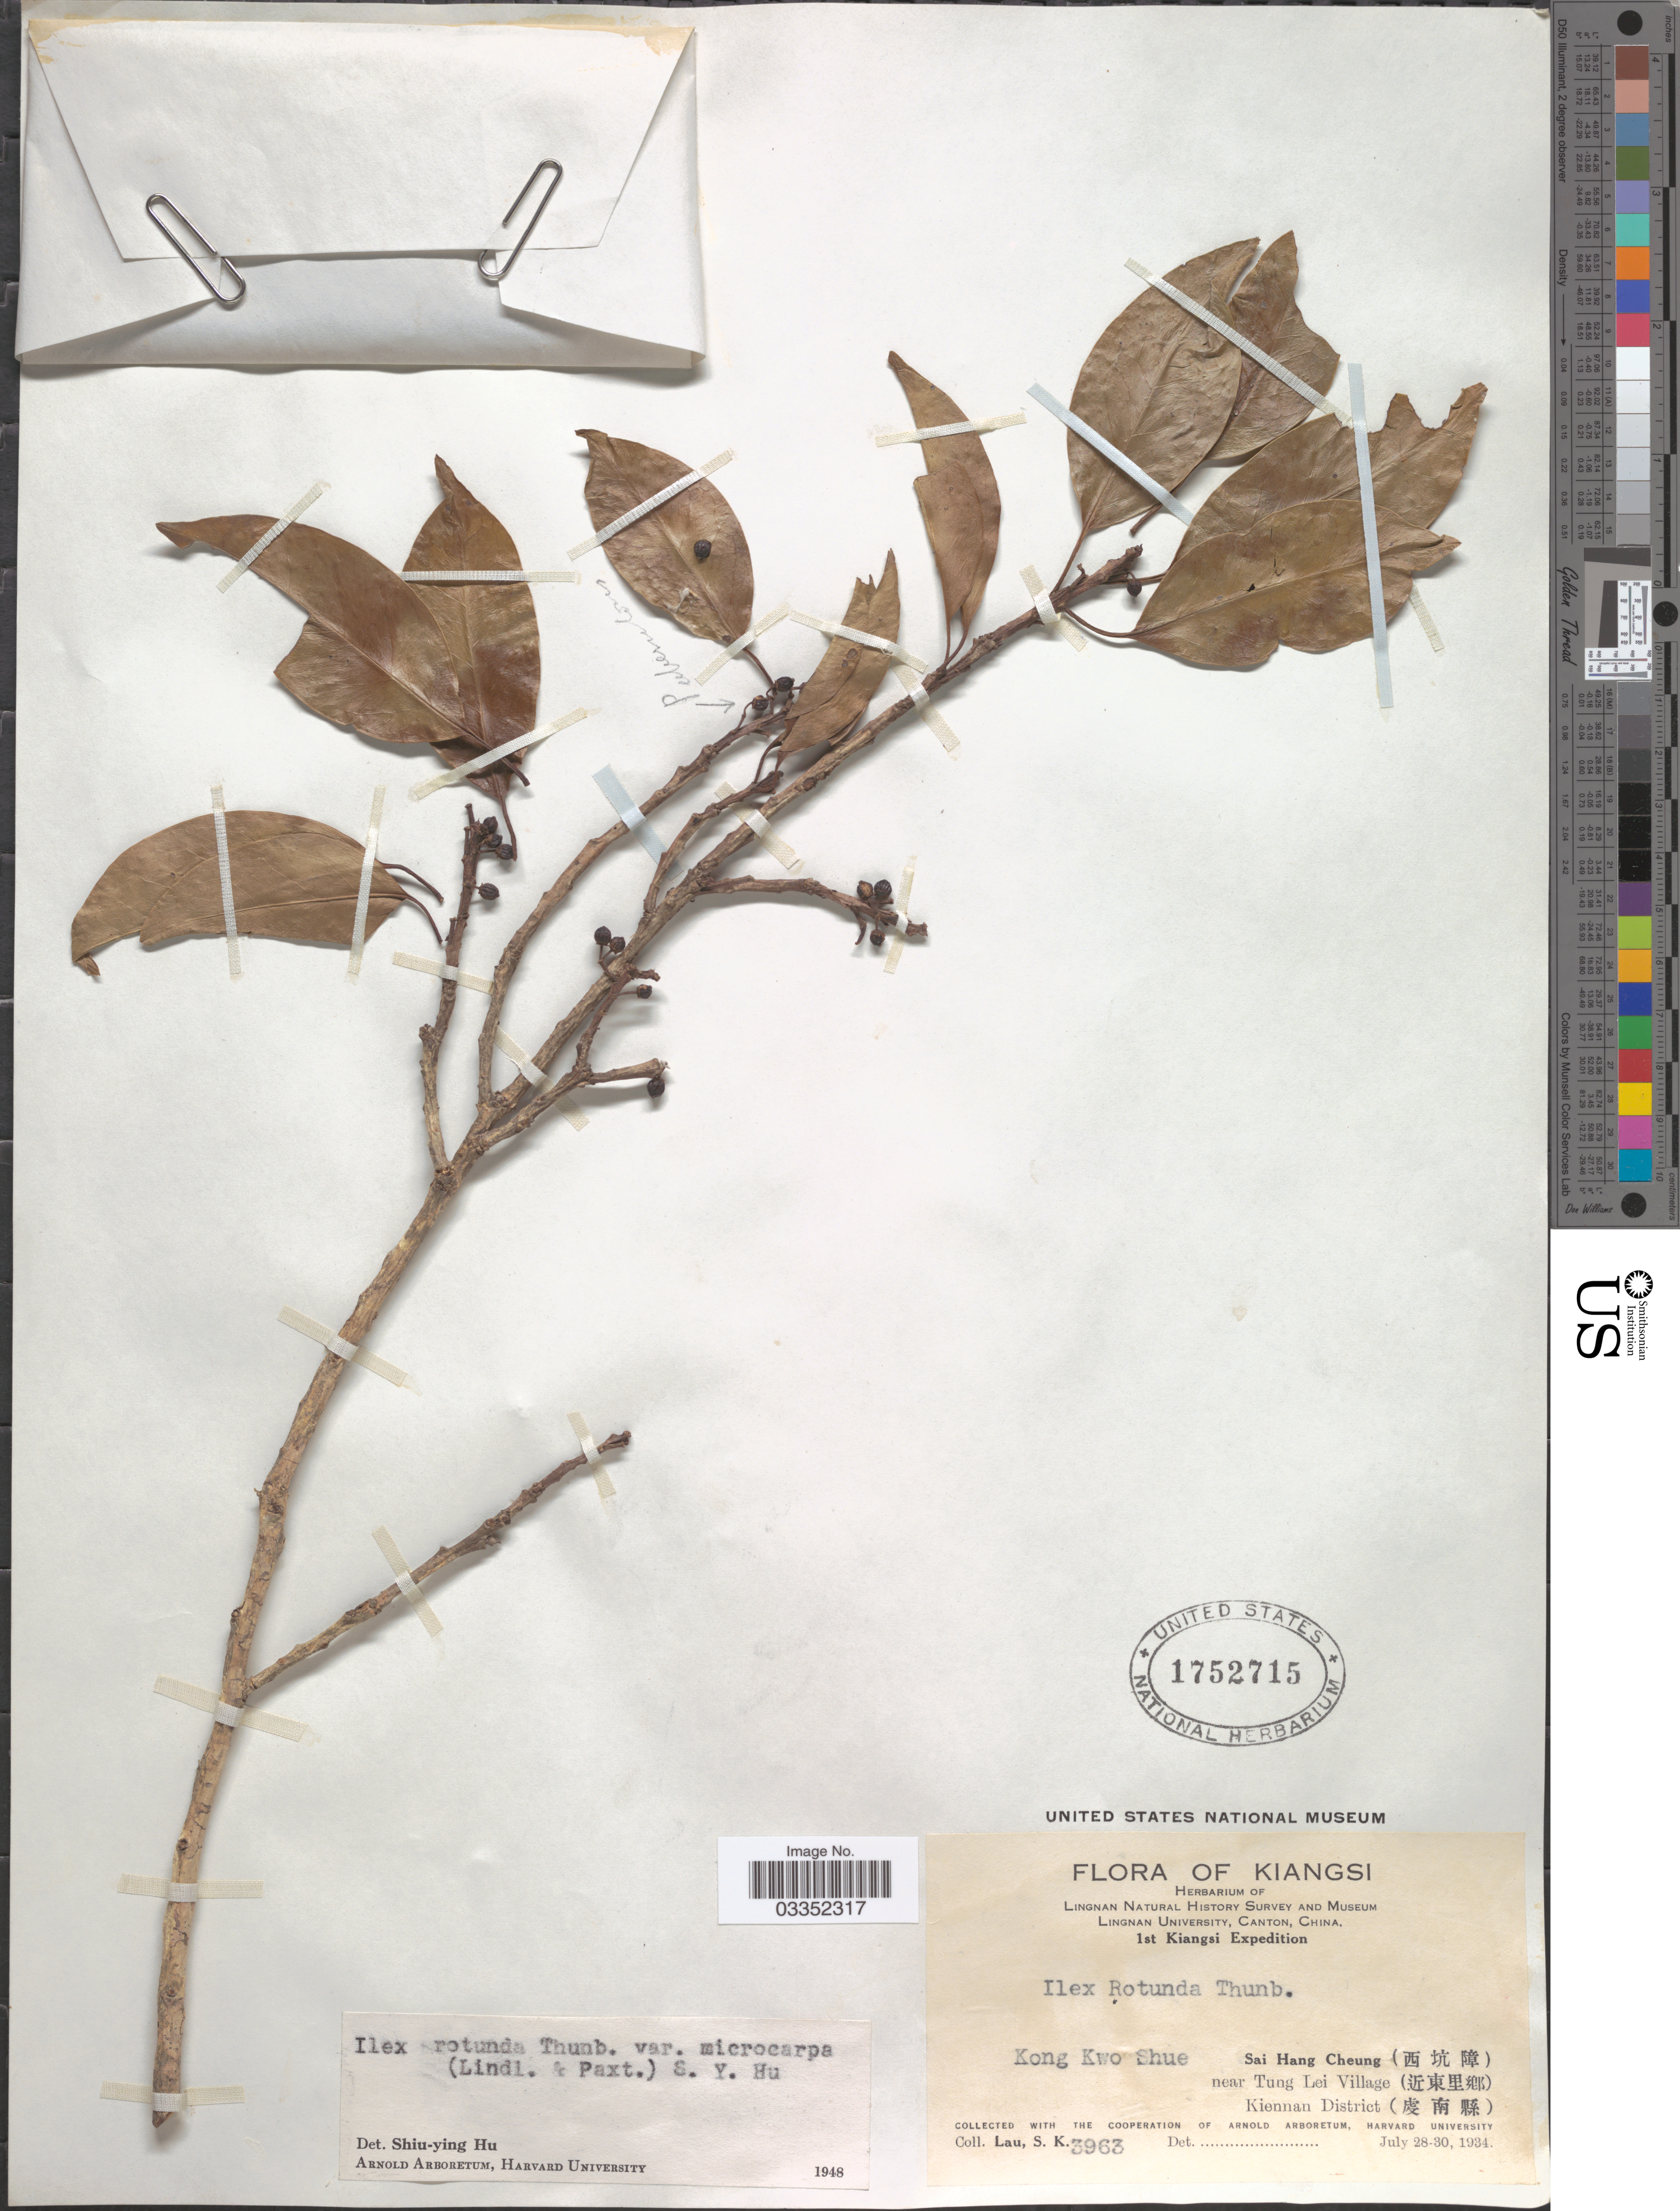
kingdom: Plantae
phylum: Tracheophyta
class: Magnoliopsida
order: Aquifoliales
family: Aquifoliaceae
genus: Ilex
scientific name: Ilex rotunda var. microcarpa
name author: (Lindl. ex Paxton) S.Y. Hu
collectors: S. K. Lau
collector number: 3963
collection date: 1934-07-28/1934-07-30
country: China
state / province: Jiangxi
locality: Kiangsi, Kong Kwo Shue, Sai Hang Cheung (X) near Tung Lei Village (X) Kiennan District (X).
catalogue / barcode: US 1752715